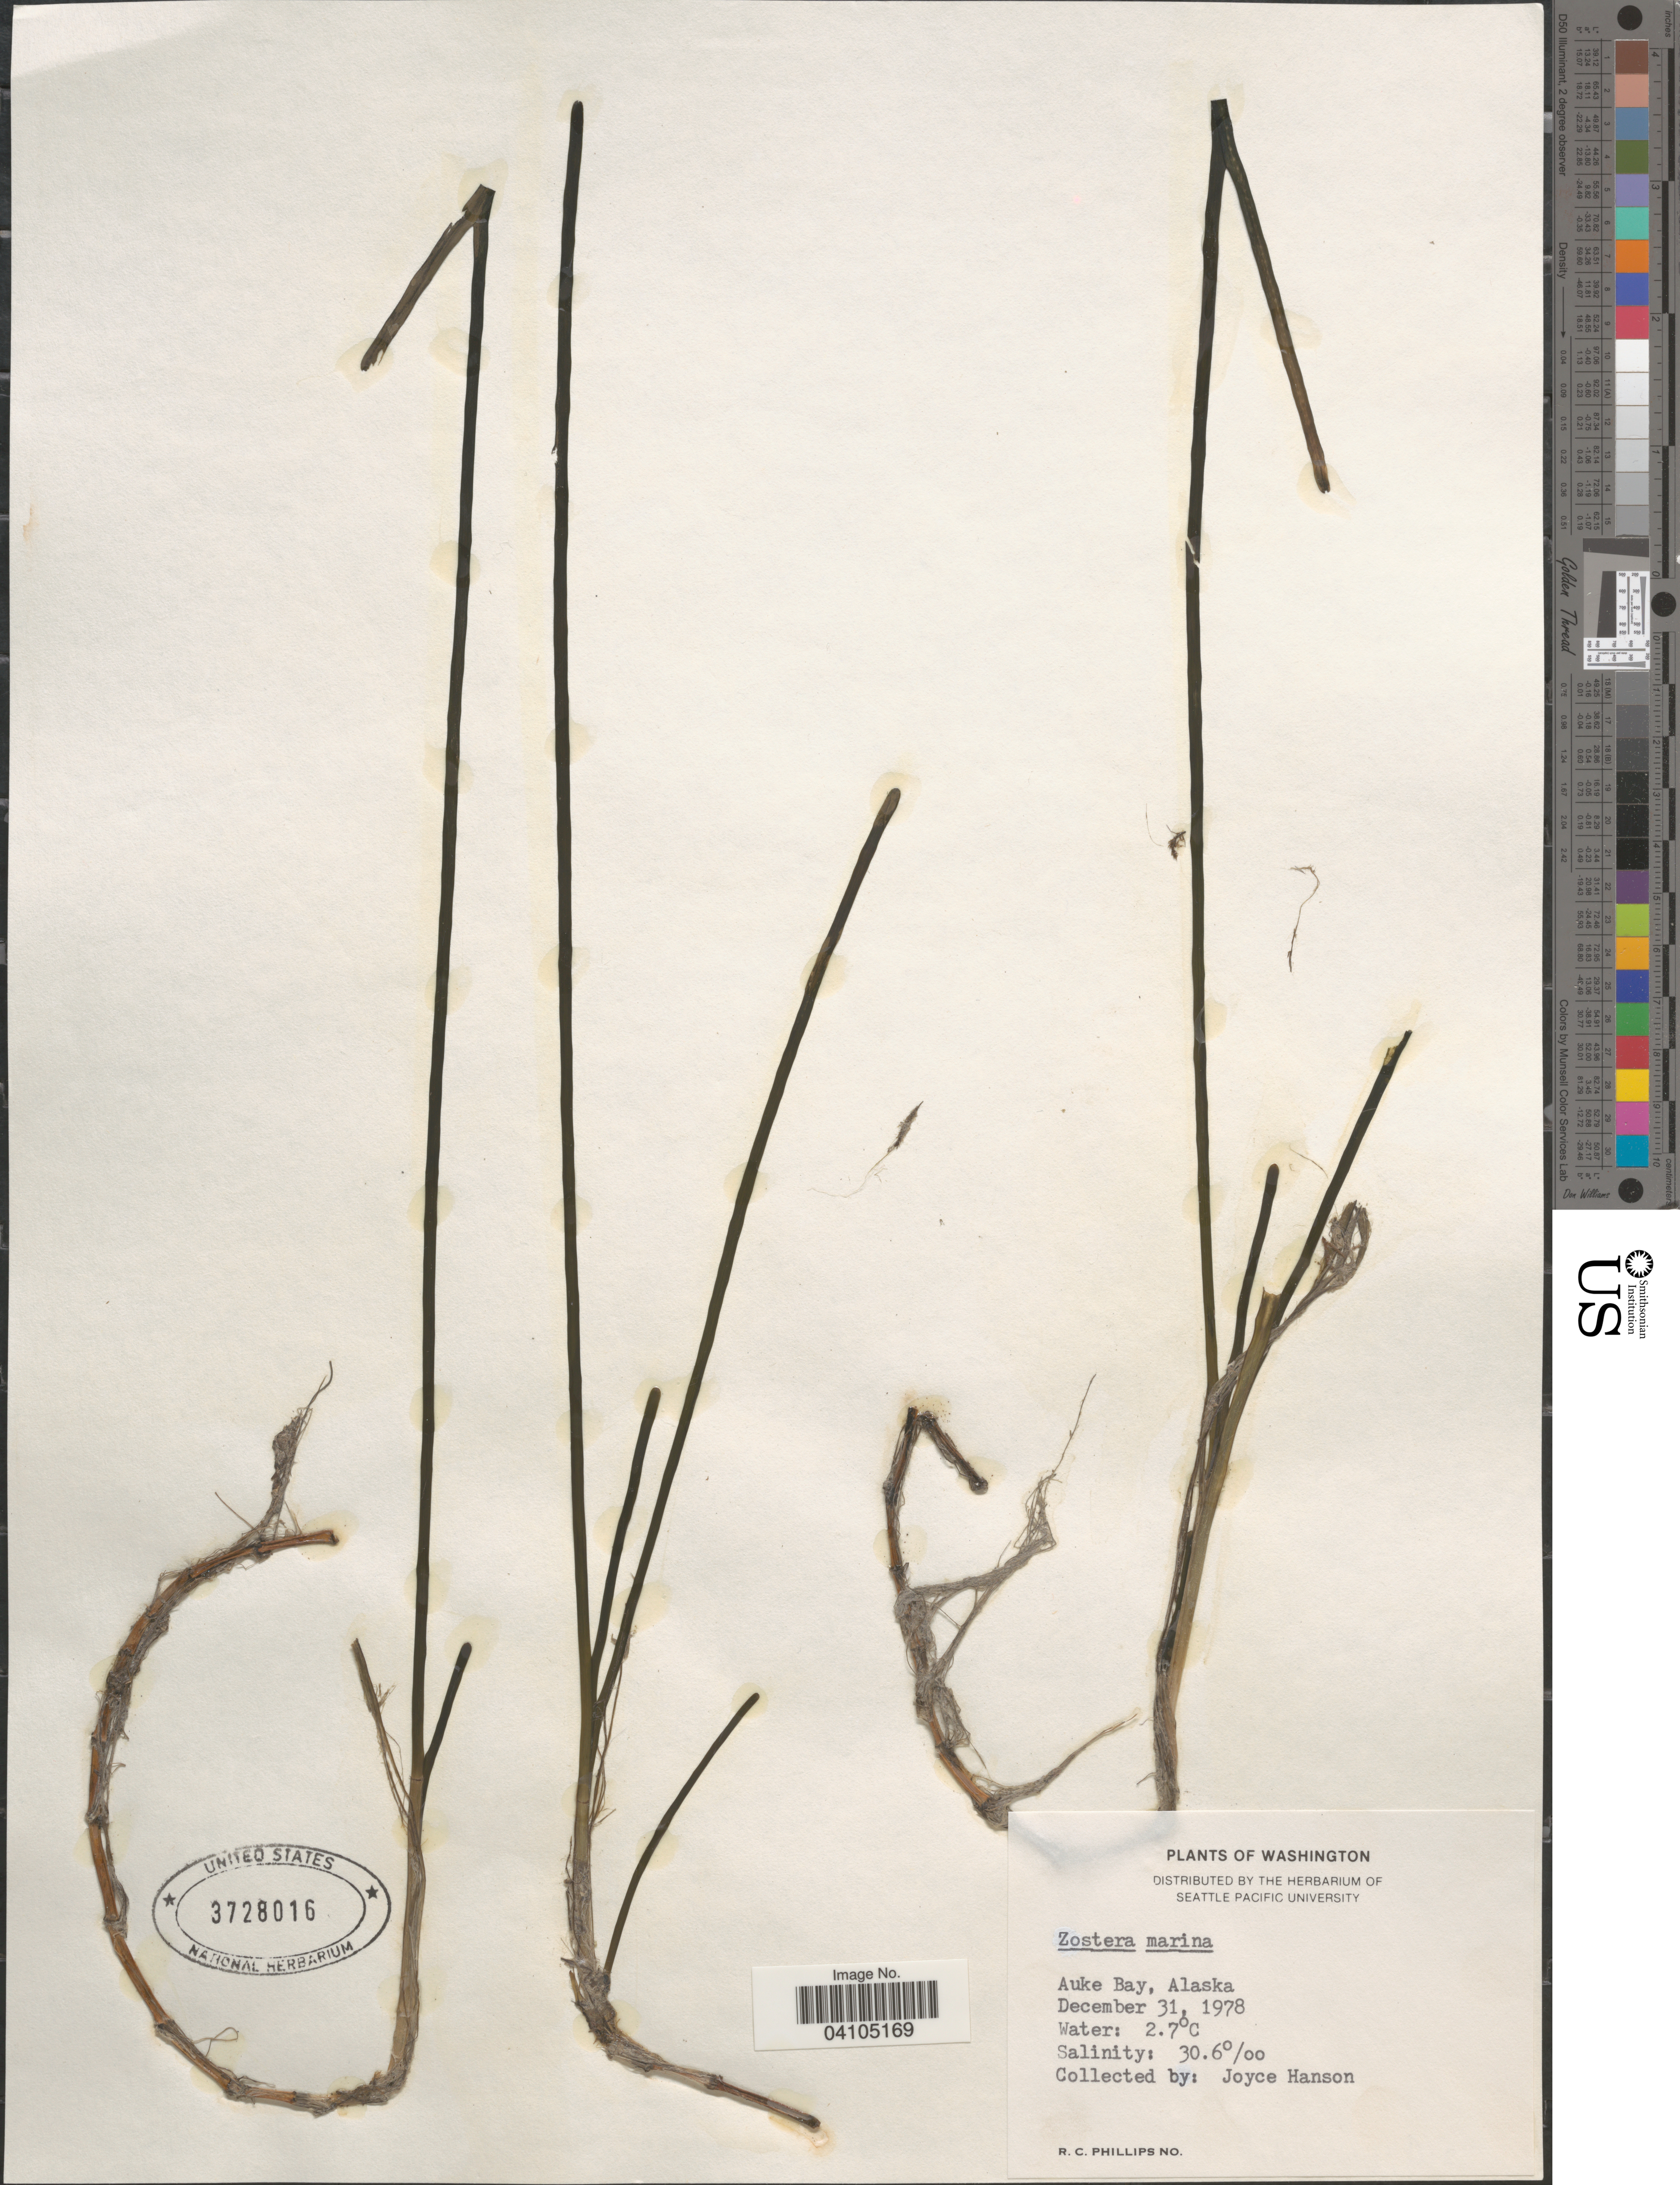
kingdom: Plantae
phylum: Tracheophyta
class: Liliopsida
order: Alismatales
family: Zosteraceae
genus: Zostera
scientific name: Zostera marina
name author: L.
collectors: J. Hanson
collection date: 1978-12-31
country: United States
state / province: Alaska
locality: Auke Bay.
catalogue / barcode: US 3728016